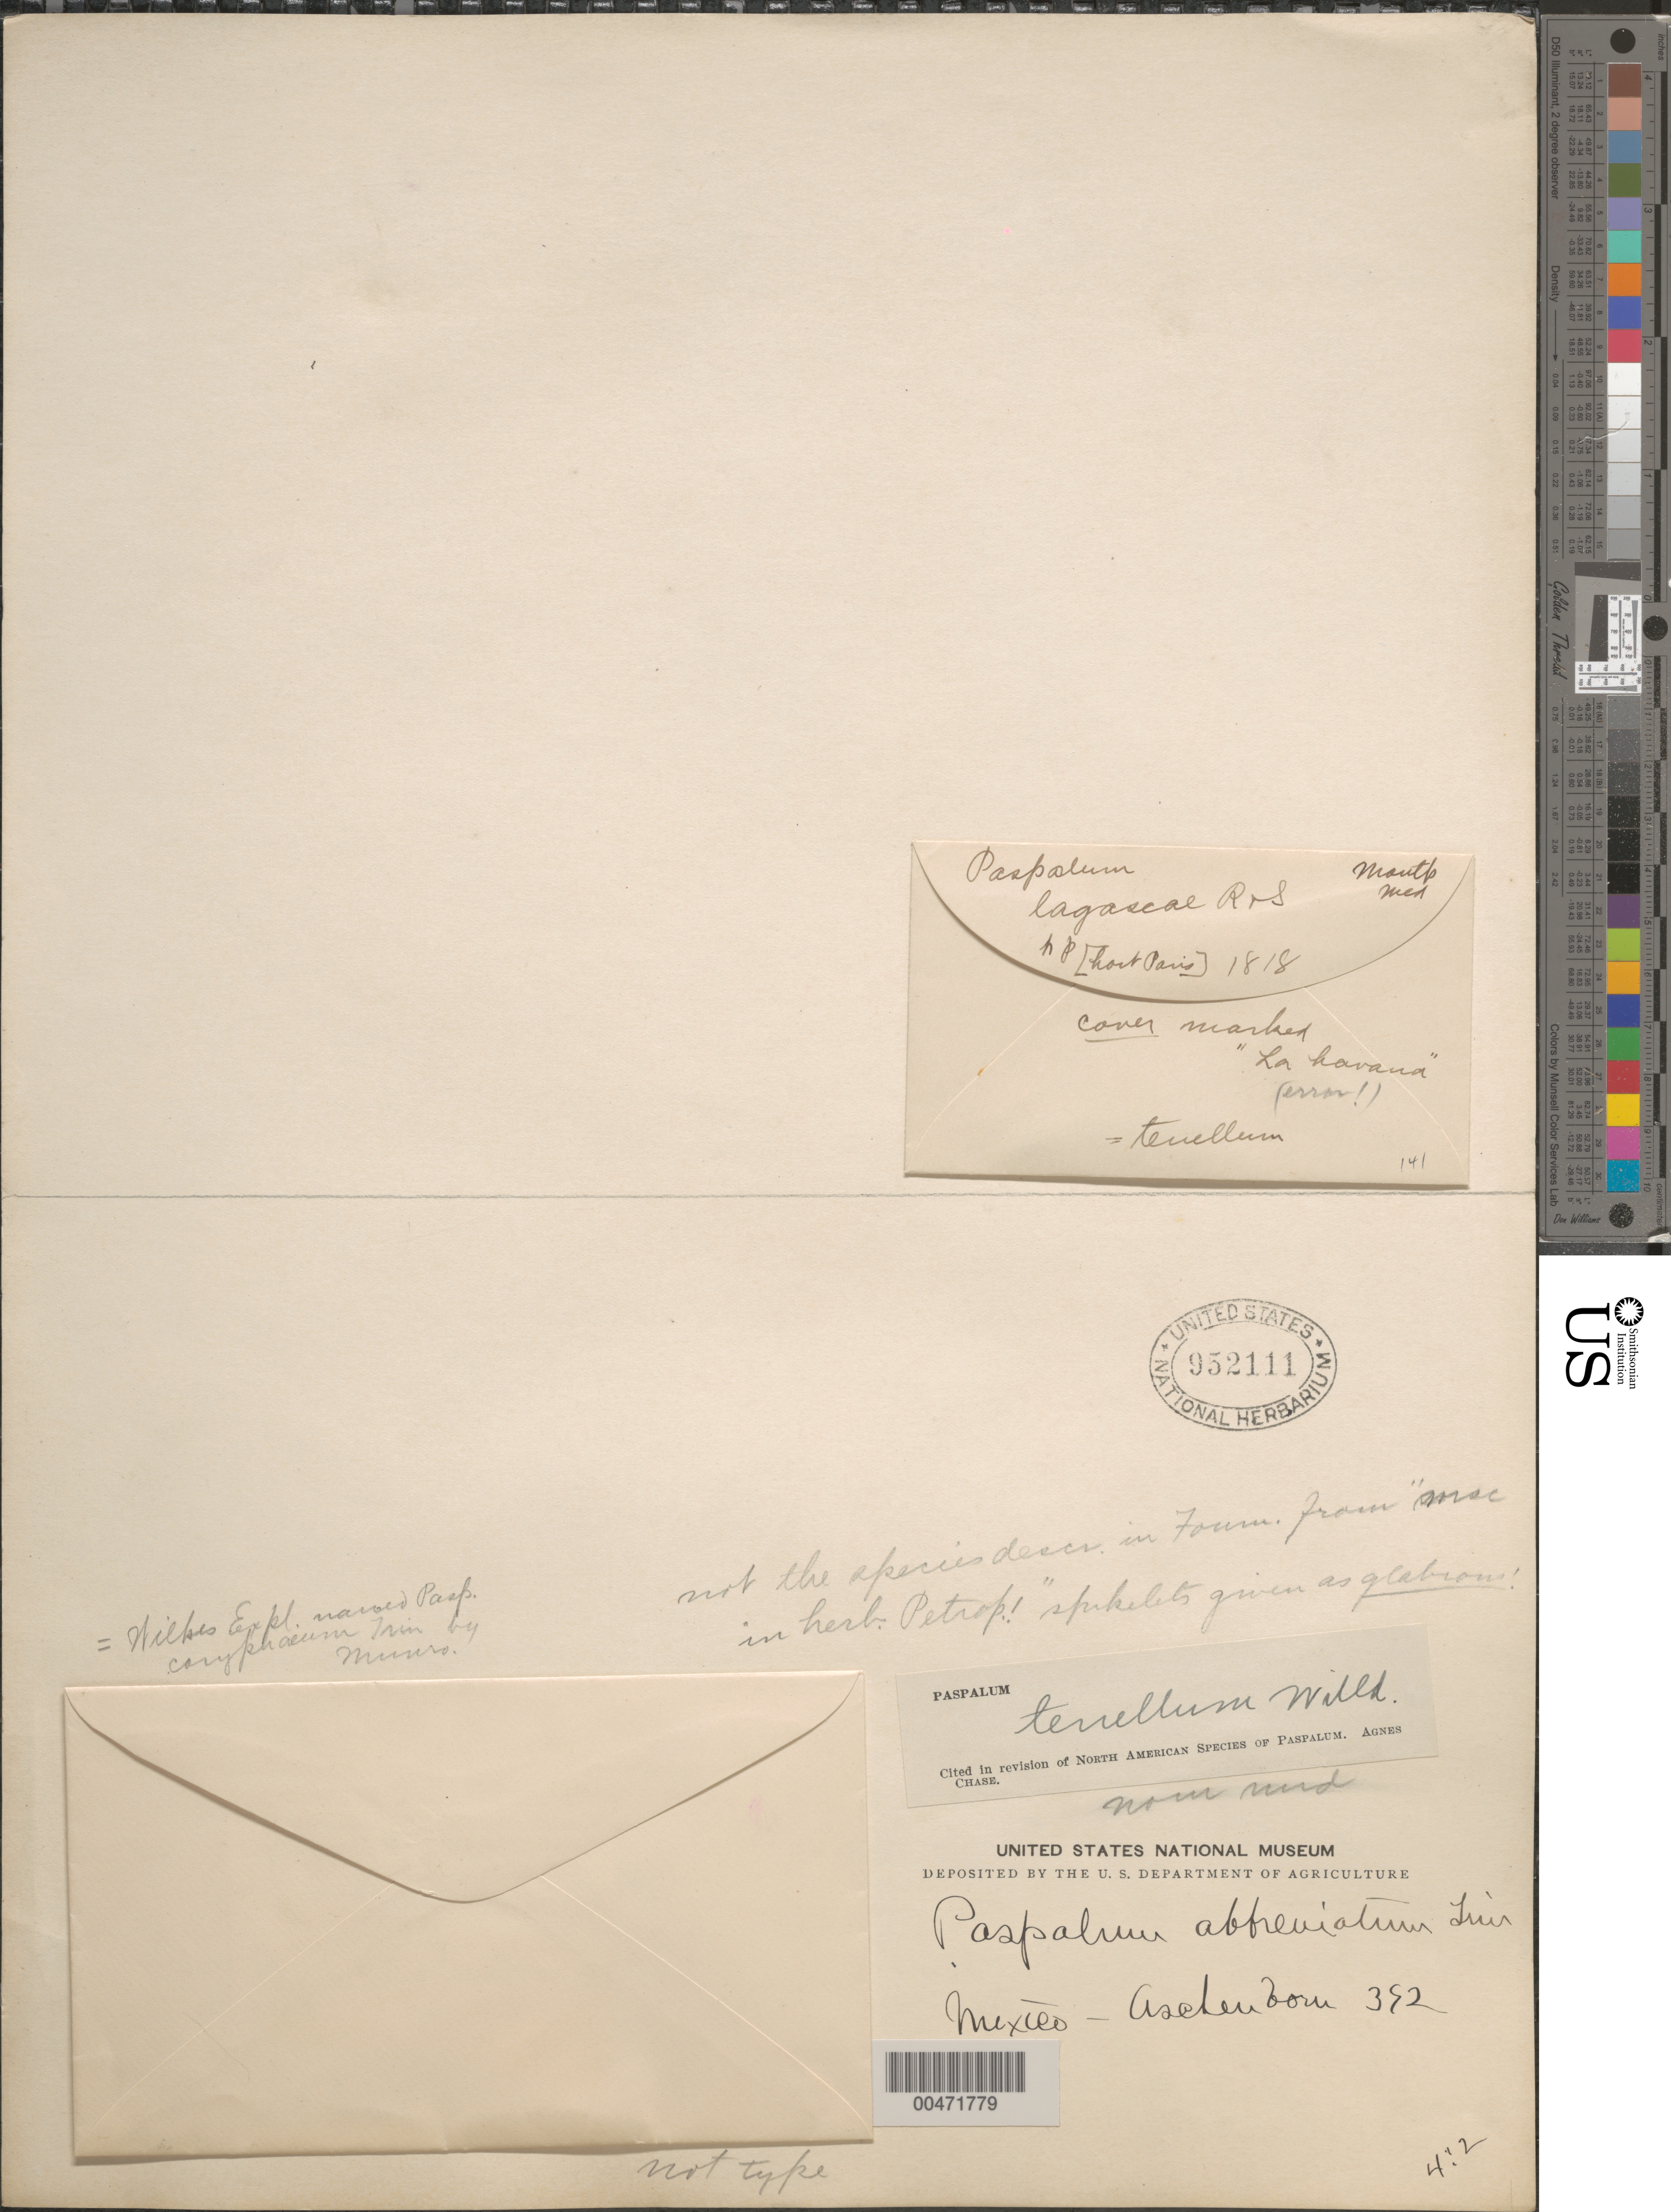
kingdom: Plantae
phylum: Tracheophyta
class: Liliopsida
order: Poales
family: Poaceae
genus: Paspalum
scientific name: Paspalum tenellum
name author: Willd.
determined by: Chase, [M.] Agnes, (US)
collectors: A. Aschenborn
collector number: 392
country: Mexico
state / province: Durango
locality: San Ramon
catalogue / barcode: US 952111